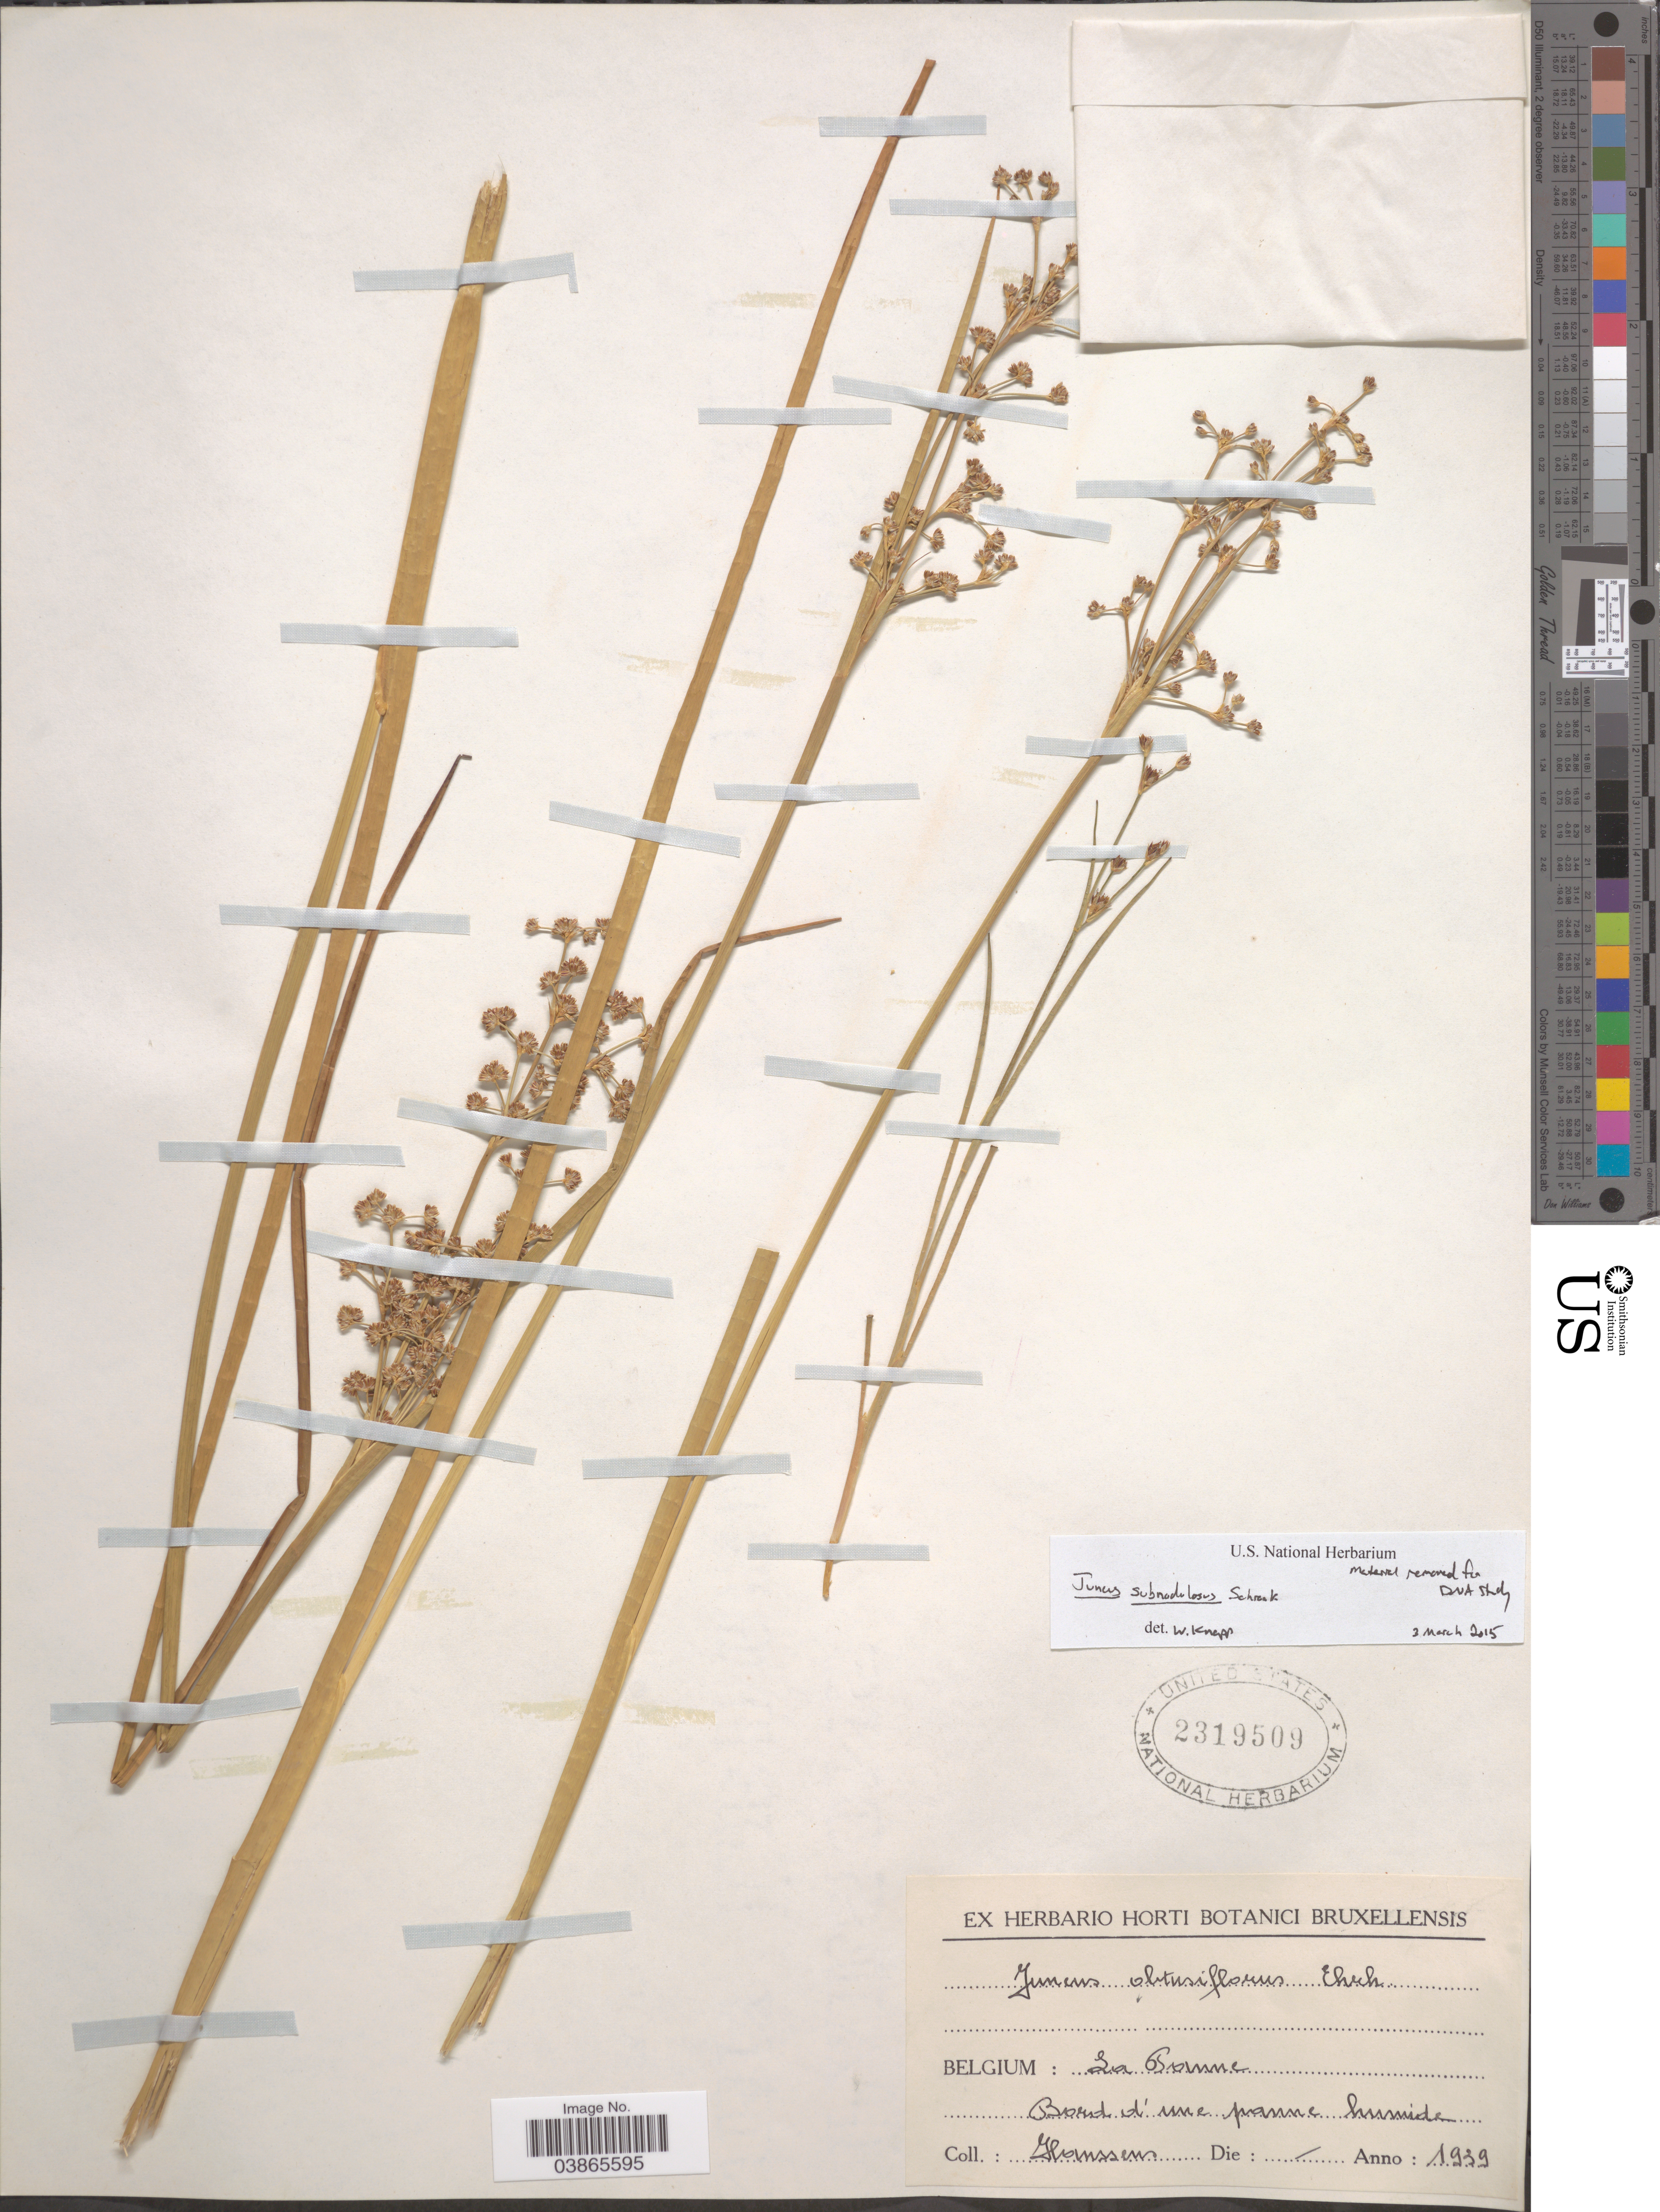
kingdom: Plantae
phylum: Tracheophyta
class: Liliopsida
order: Poales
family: Juncaceae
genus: Juncus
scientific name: Juncus subnodulosus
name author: Schrank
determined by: Knapp, W. M.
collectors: Hanssens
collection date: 1939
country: Belgium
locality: La Panne [interpreted]. Bord d'une panne humide.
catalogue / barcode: US 2319509